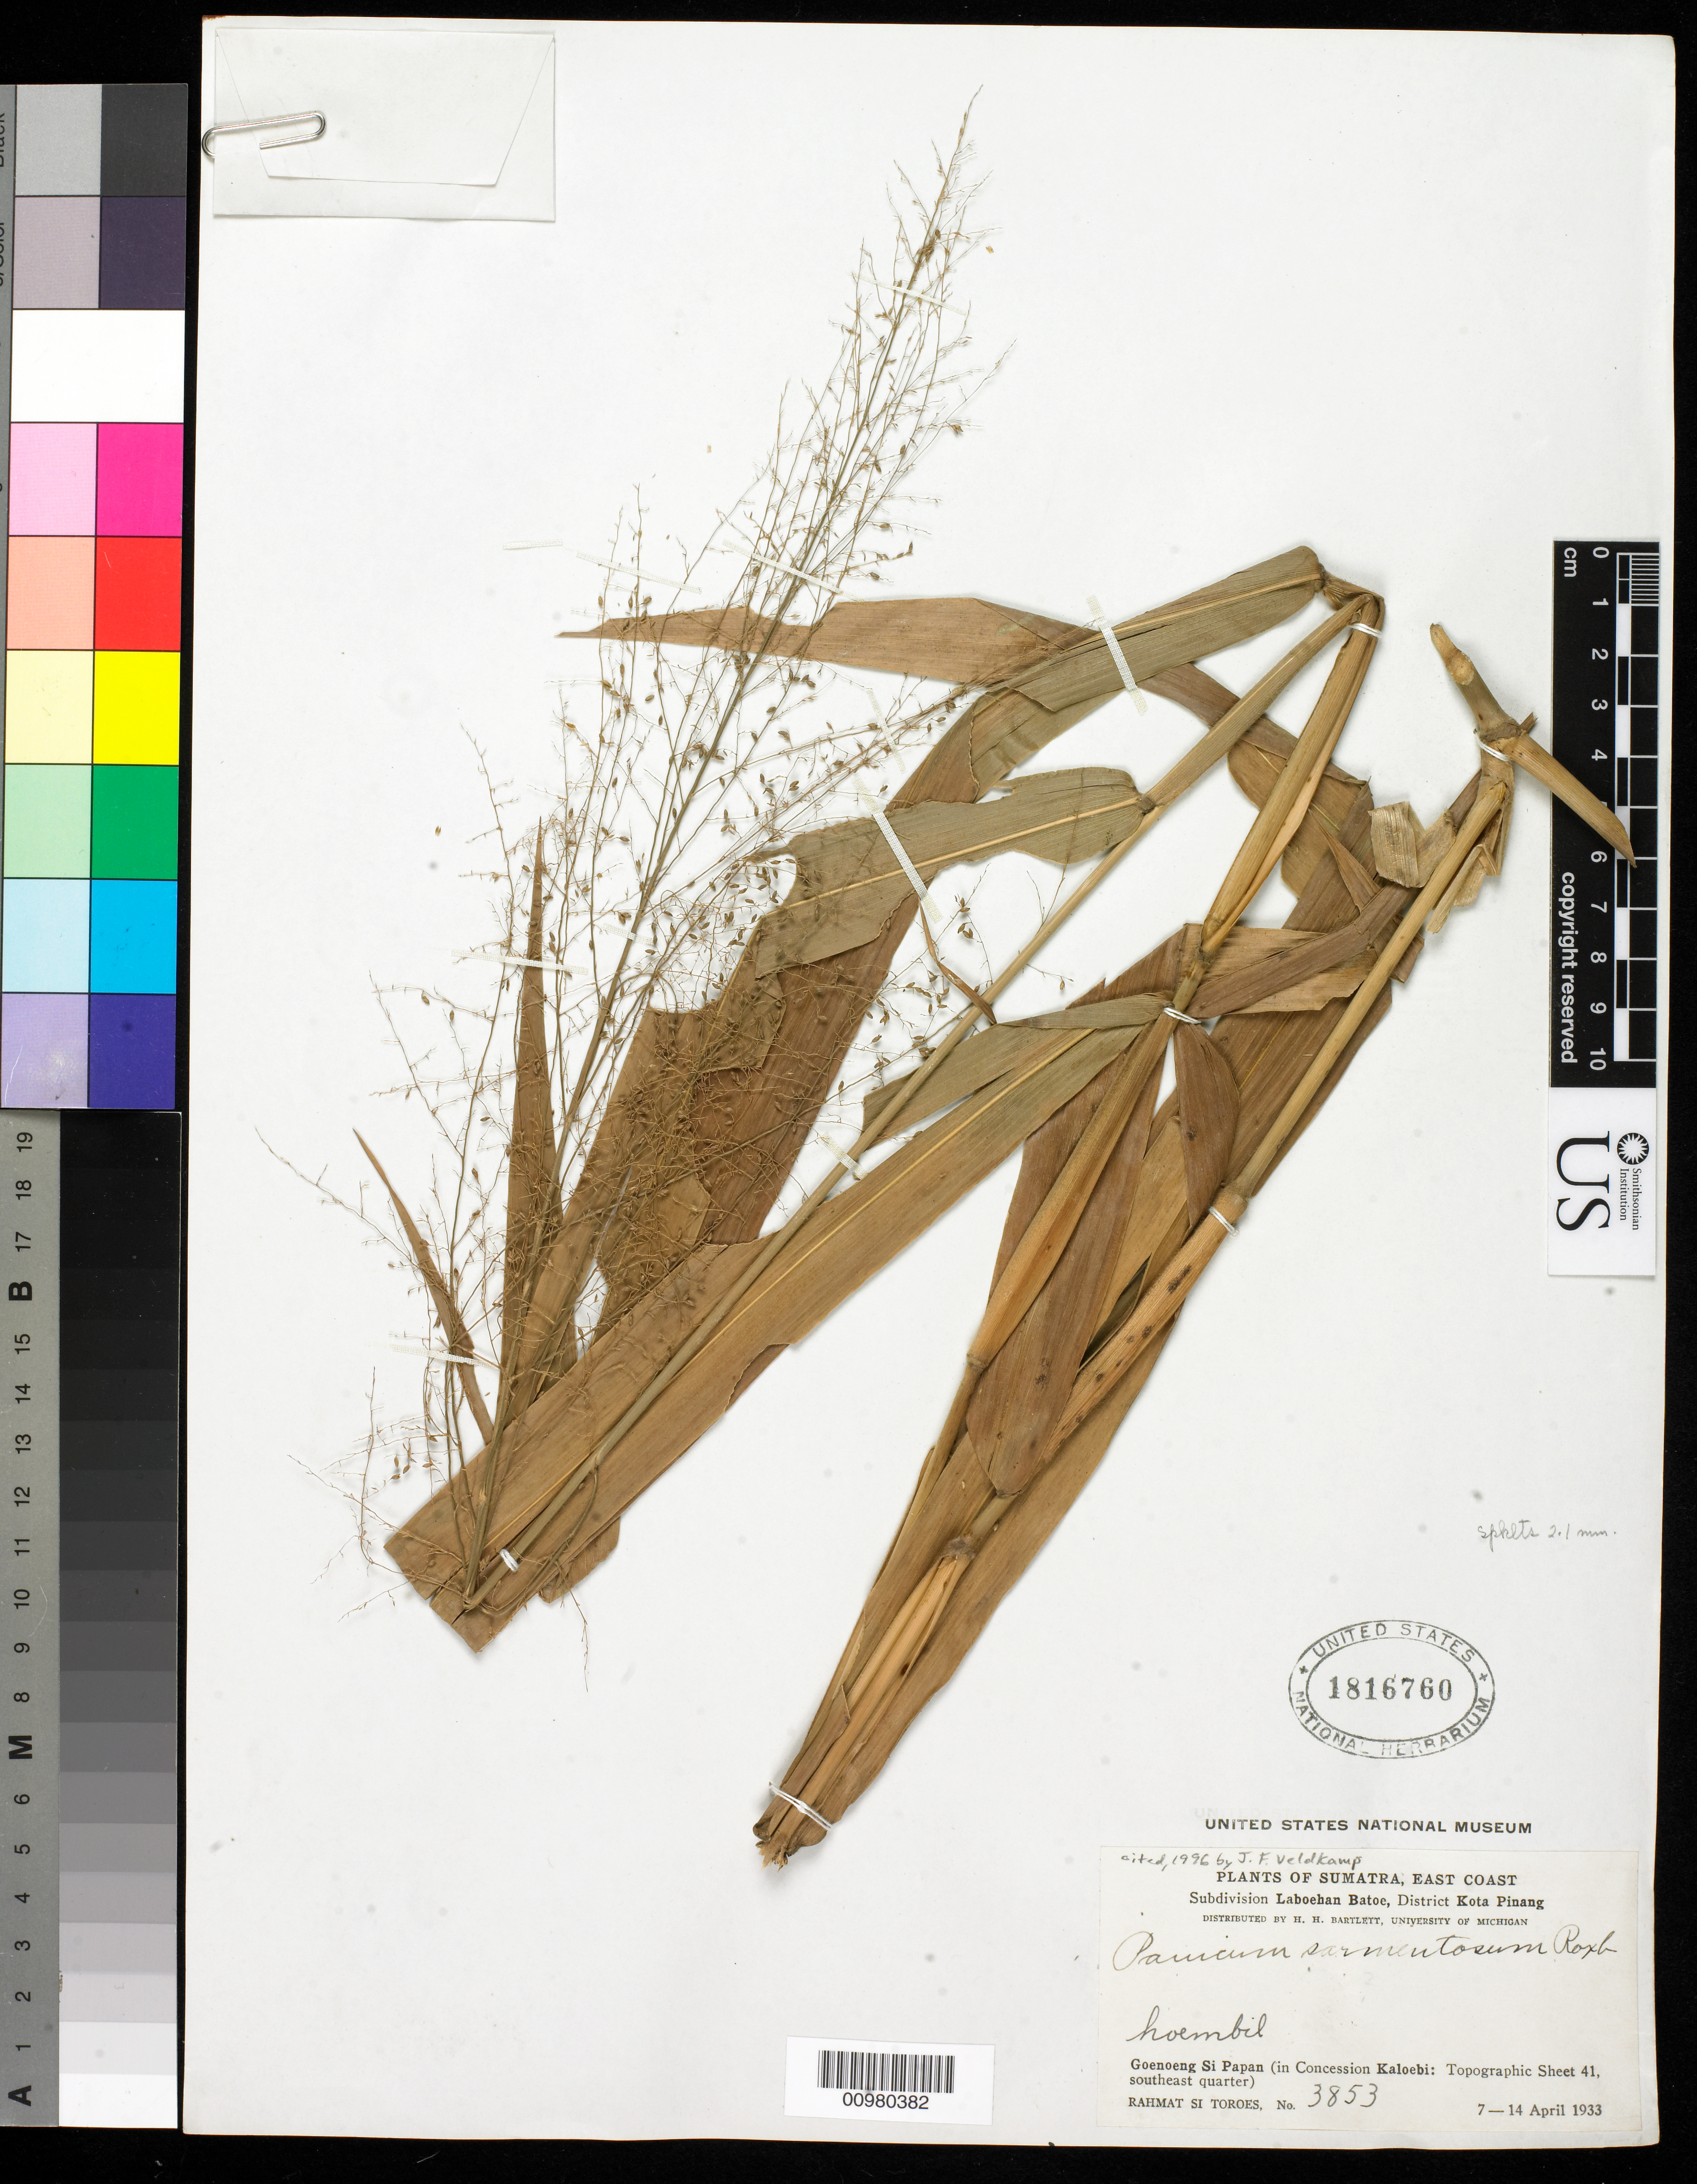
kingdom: Plantae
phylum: Tracheophyta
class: Liliopsida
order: Poales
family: Poaceae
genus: Panicum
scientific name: Panicum sarmentosum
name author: Roxb.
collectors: Rahmat Si Boeea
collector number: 3853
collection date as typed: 07 Apr 1933 to 14 Apr 1933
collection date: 1933-04-07/1933-04-14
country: Indonesia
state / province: Sumatra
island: Sumatra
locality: (East Coast) Goenoeng Si Papan (in Concession Kaloebi). Subdivision Laboehan Batoe, District Kota Pinang.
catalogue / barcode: US 1816760